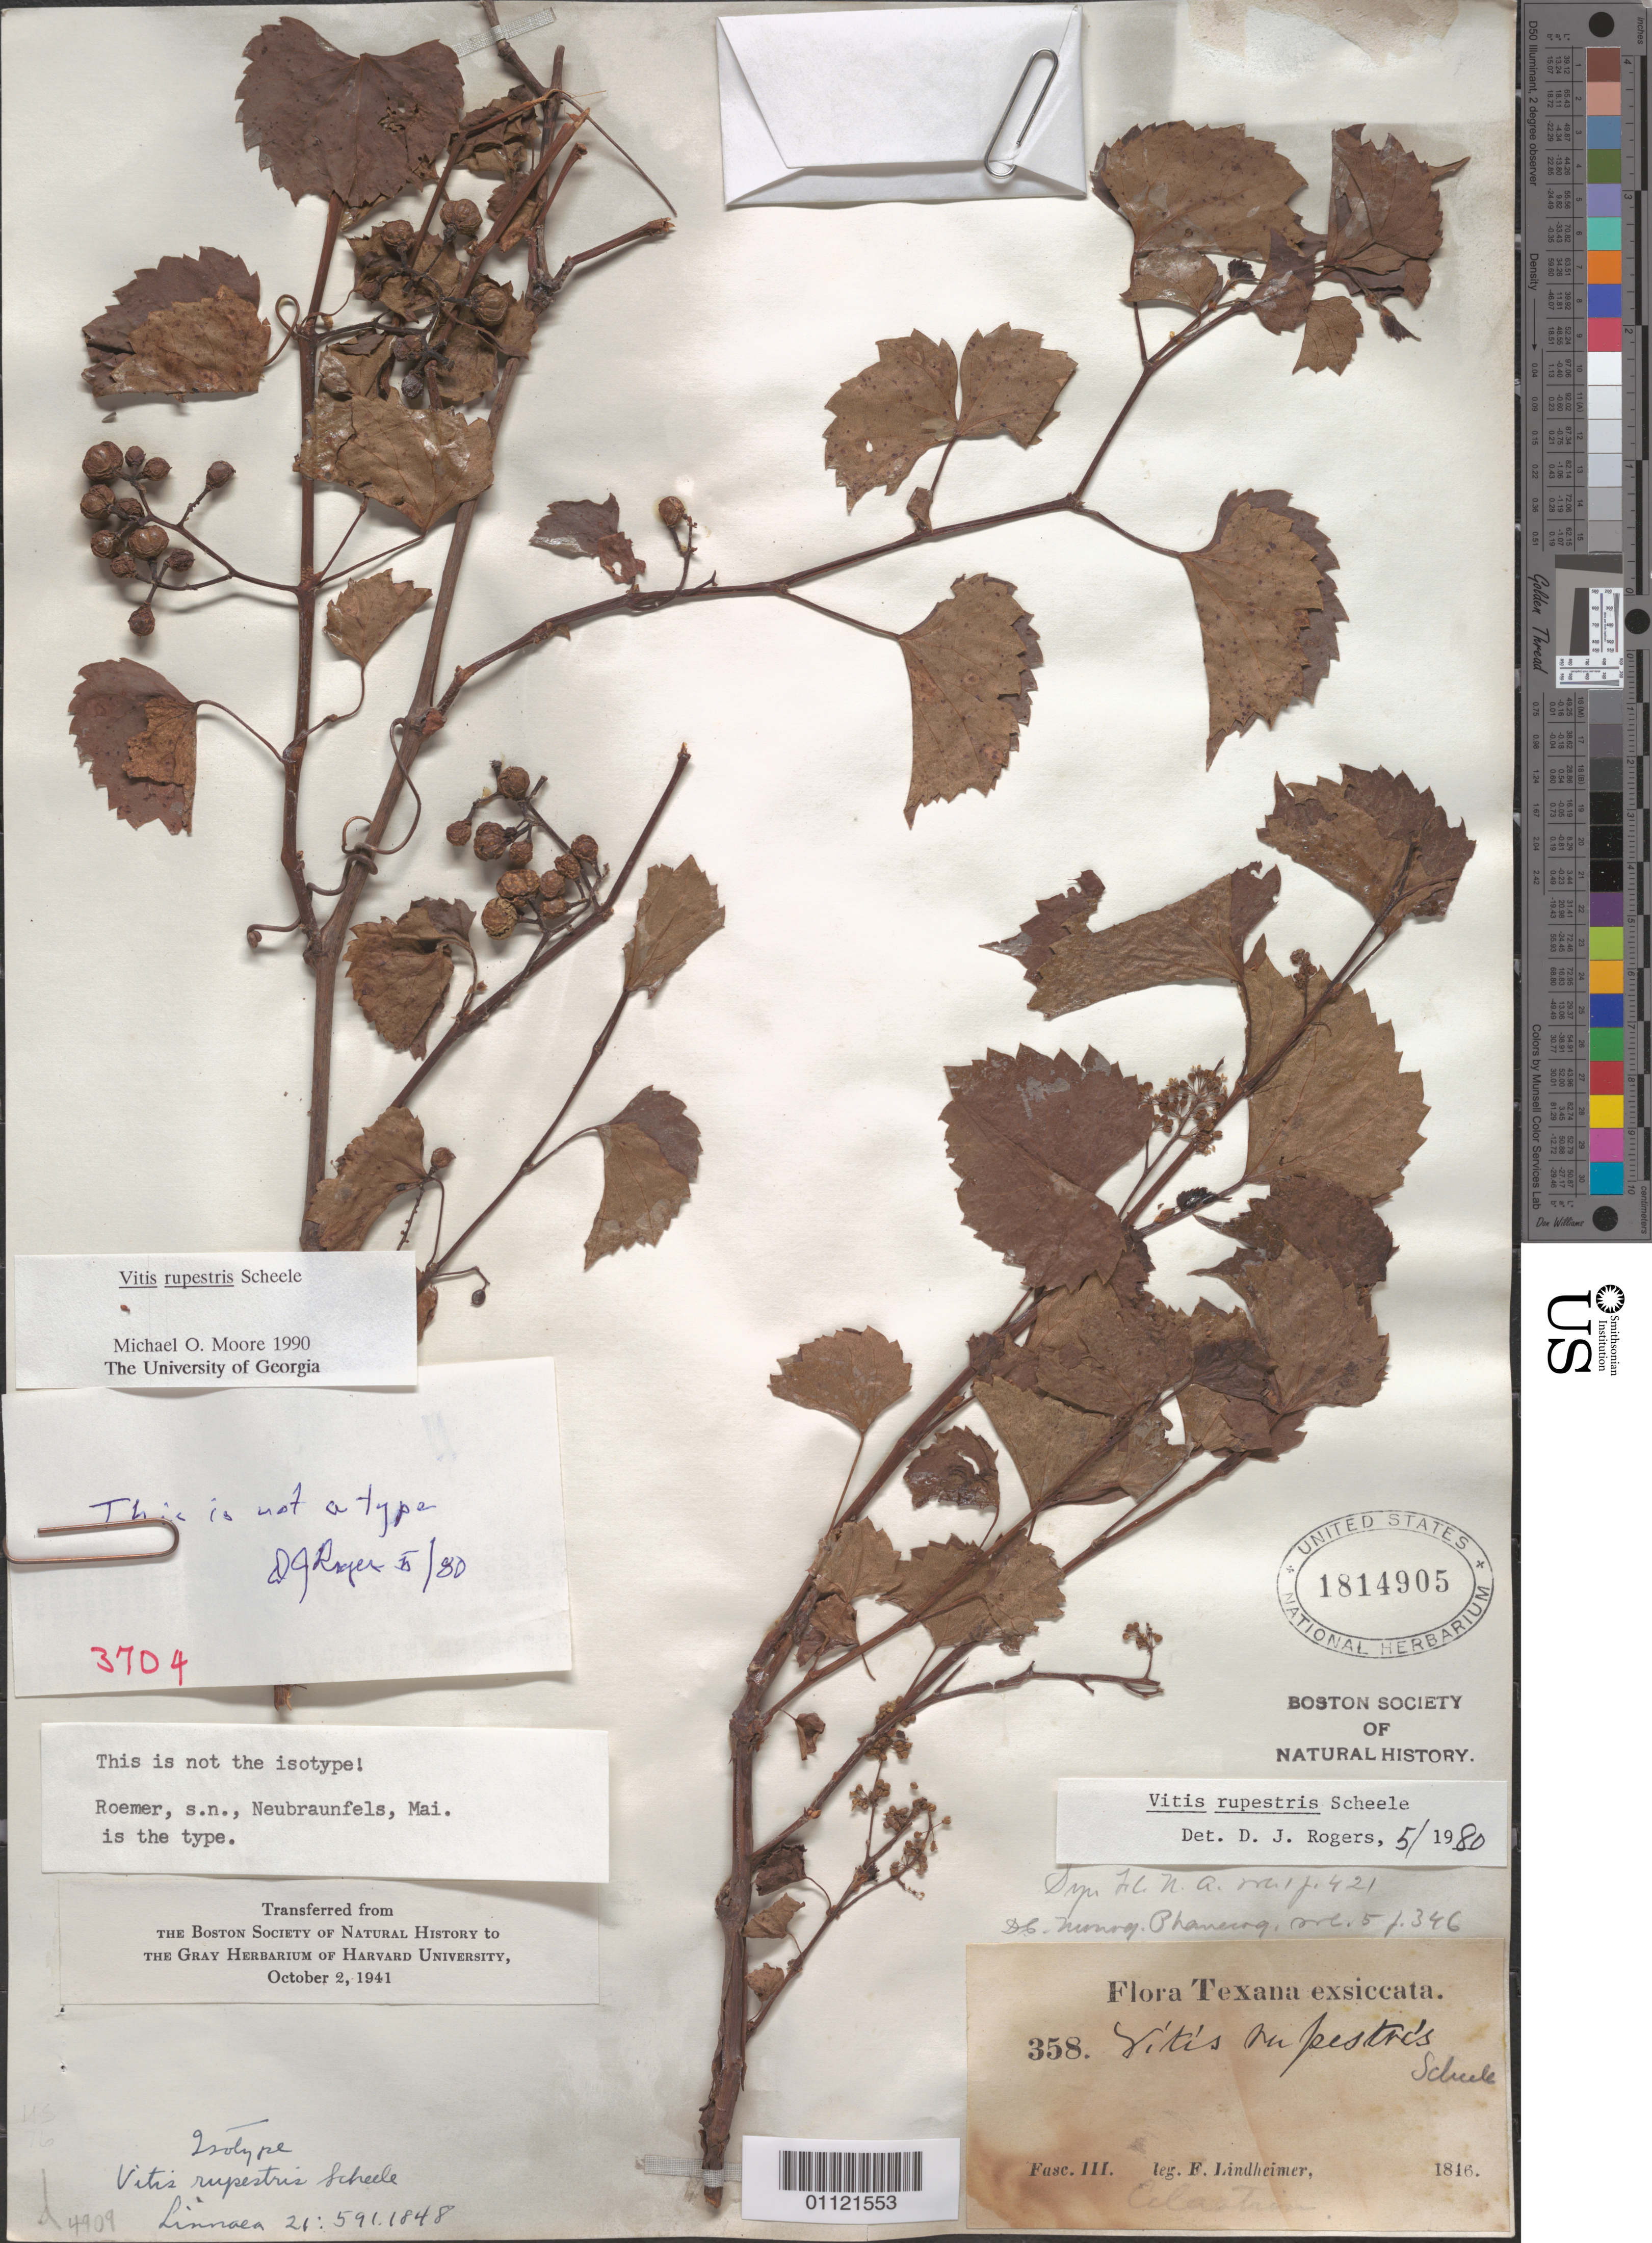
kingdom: Plantae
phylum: Tracheophyta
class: Magnoliopsida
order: Vitales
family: Vitaceae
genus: Vitis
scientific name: Vitis rupestris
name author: Scheele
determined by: Rogers, D. J.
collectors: F. Lindheimer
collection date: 1846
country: United States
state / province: Texas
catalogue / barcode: US 1814905